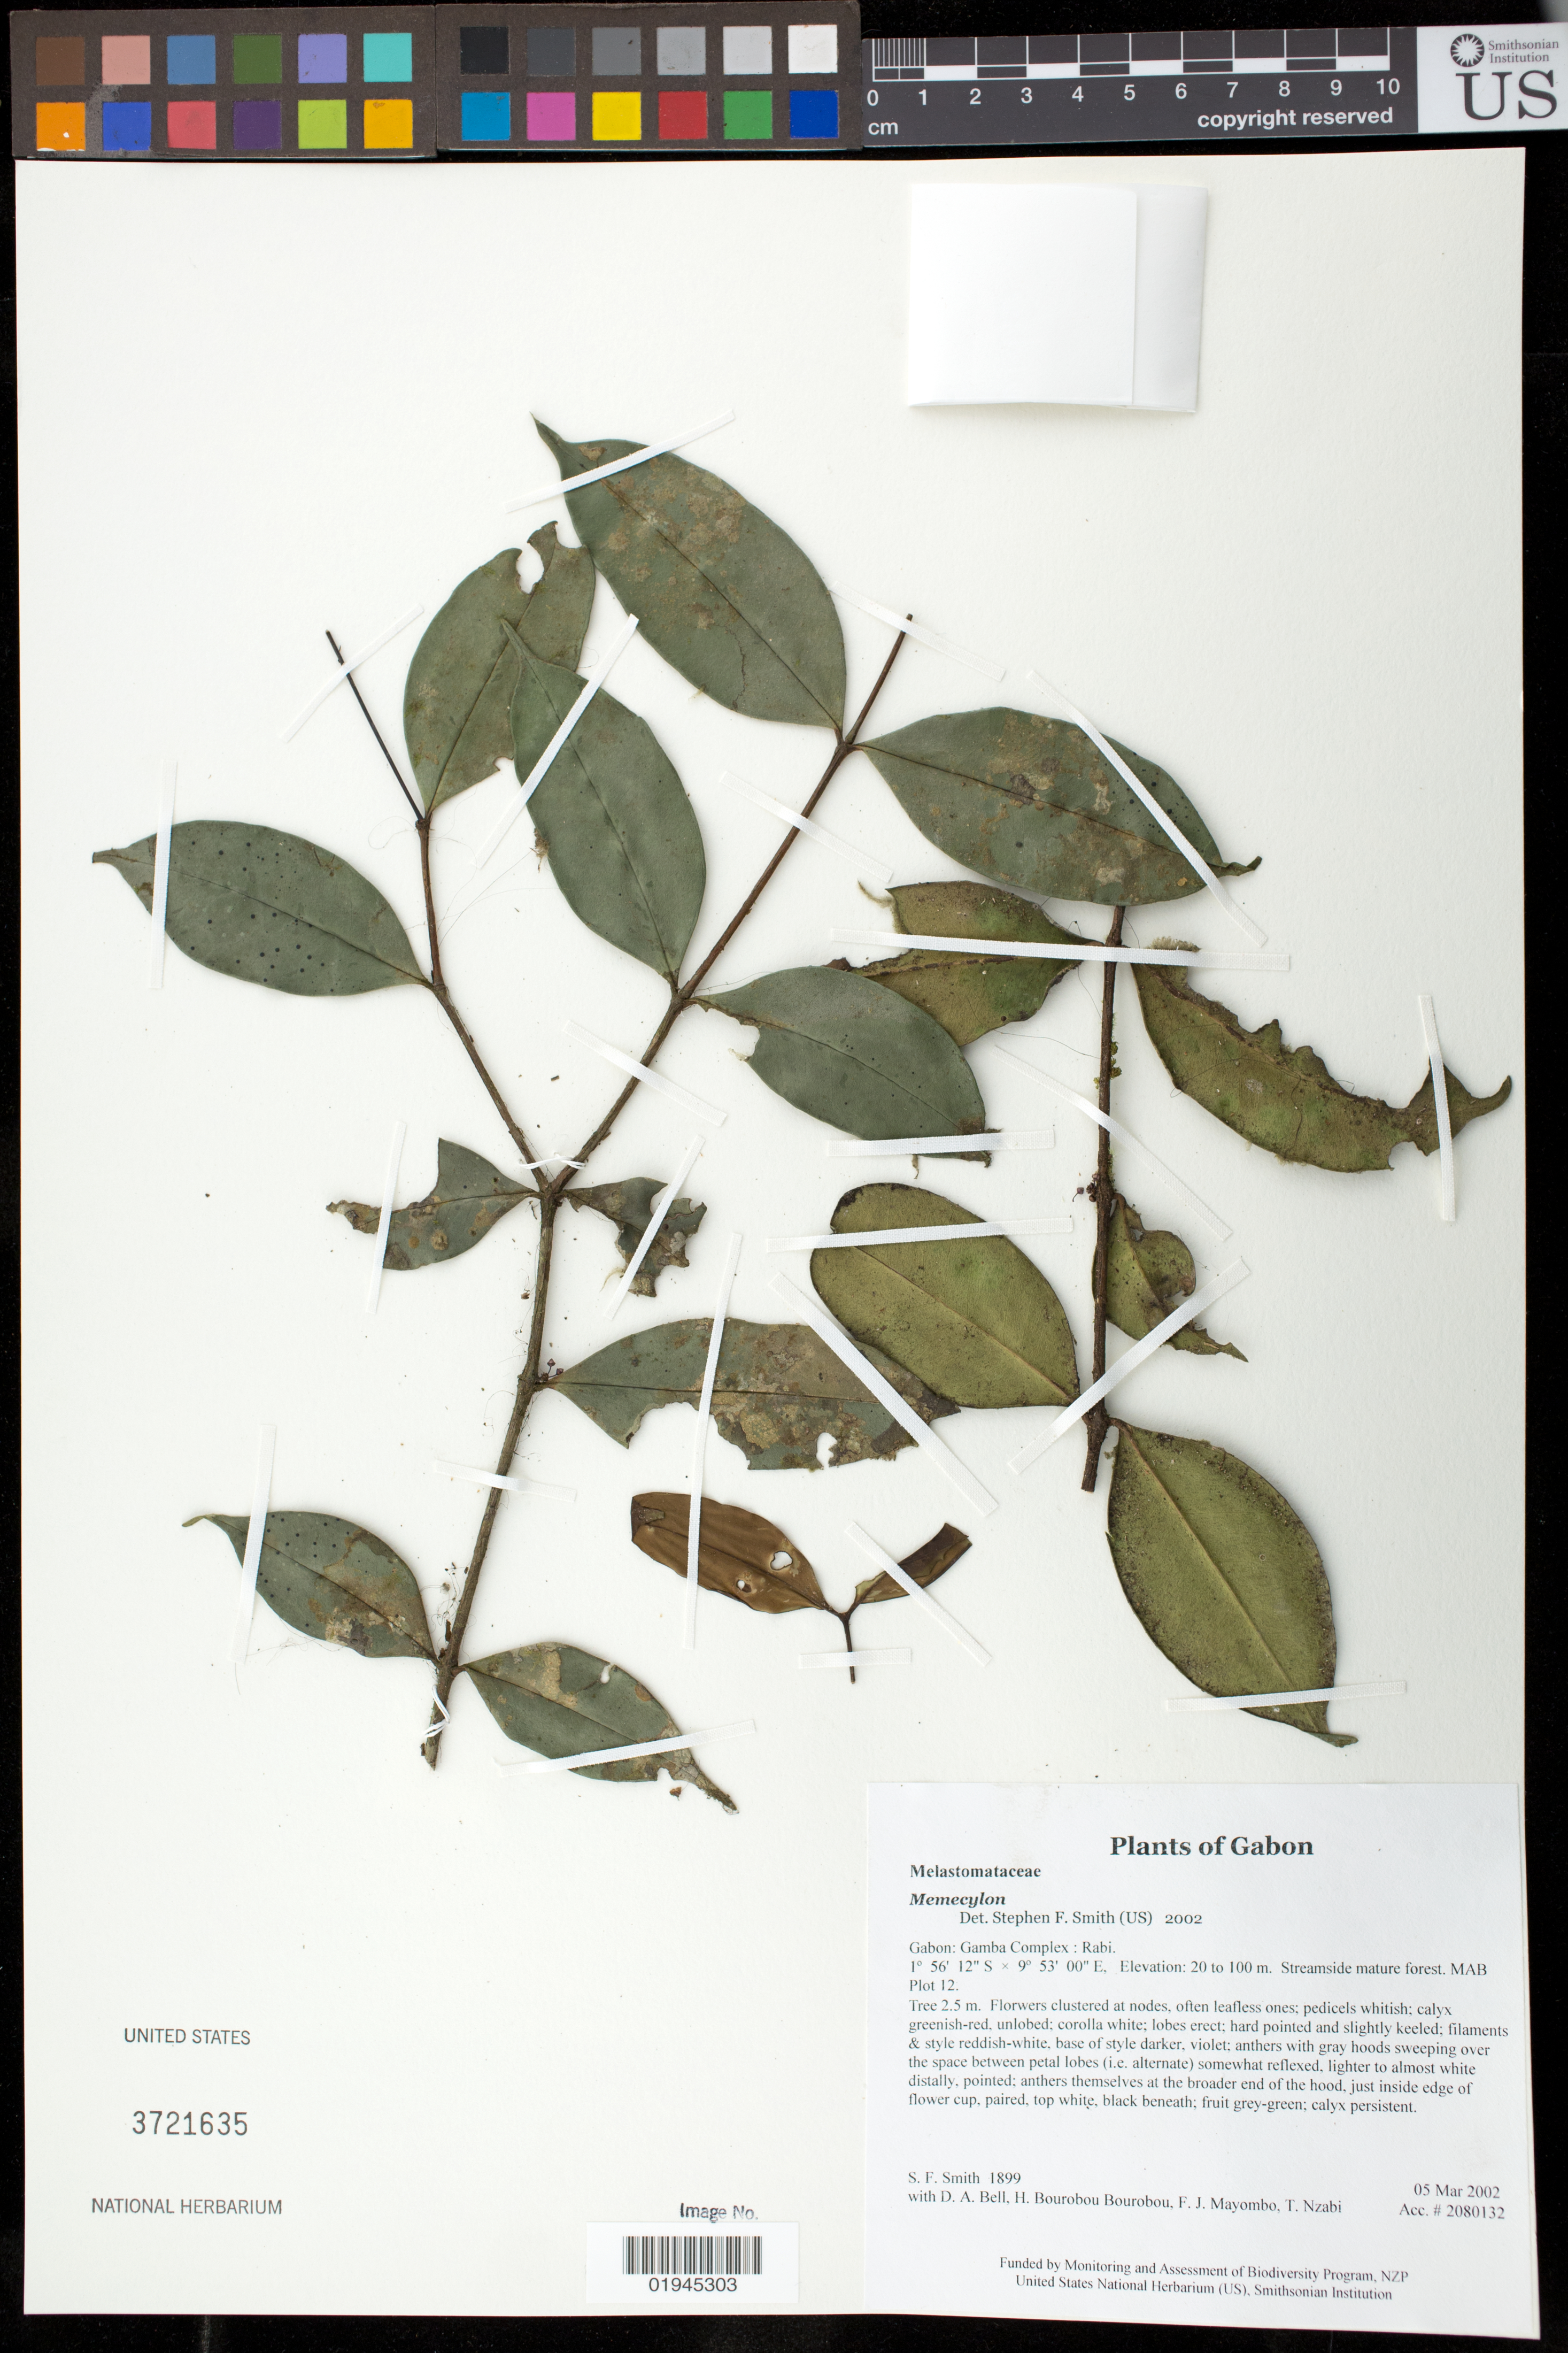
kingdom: Plantae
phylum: Tracheophyta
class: Magnoliopsida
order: Myrtales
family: Melastomataceae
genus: Memecylon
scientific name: Memecylon sp.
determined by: Smith, Stephen F., (US), NMNH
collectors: S.F. Smith, D. A. Bell, H. Bourobou Bourobou & F. J. Mayombo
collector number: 1899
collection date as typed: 05 Mar 2002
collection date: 2002-03-05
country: Gabon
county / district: Gamba Complex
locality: Rabi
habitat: Streamside mature forest. MAB Plot 12.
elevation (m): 20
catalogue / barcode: US 3721635